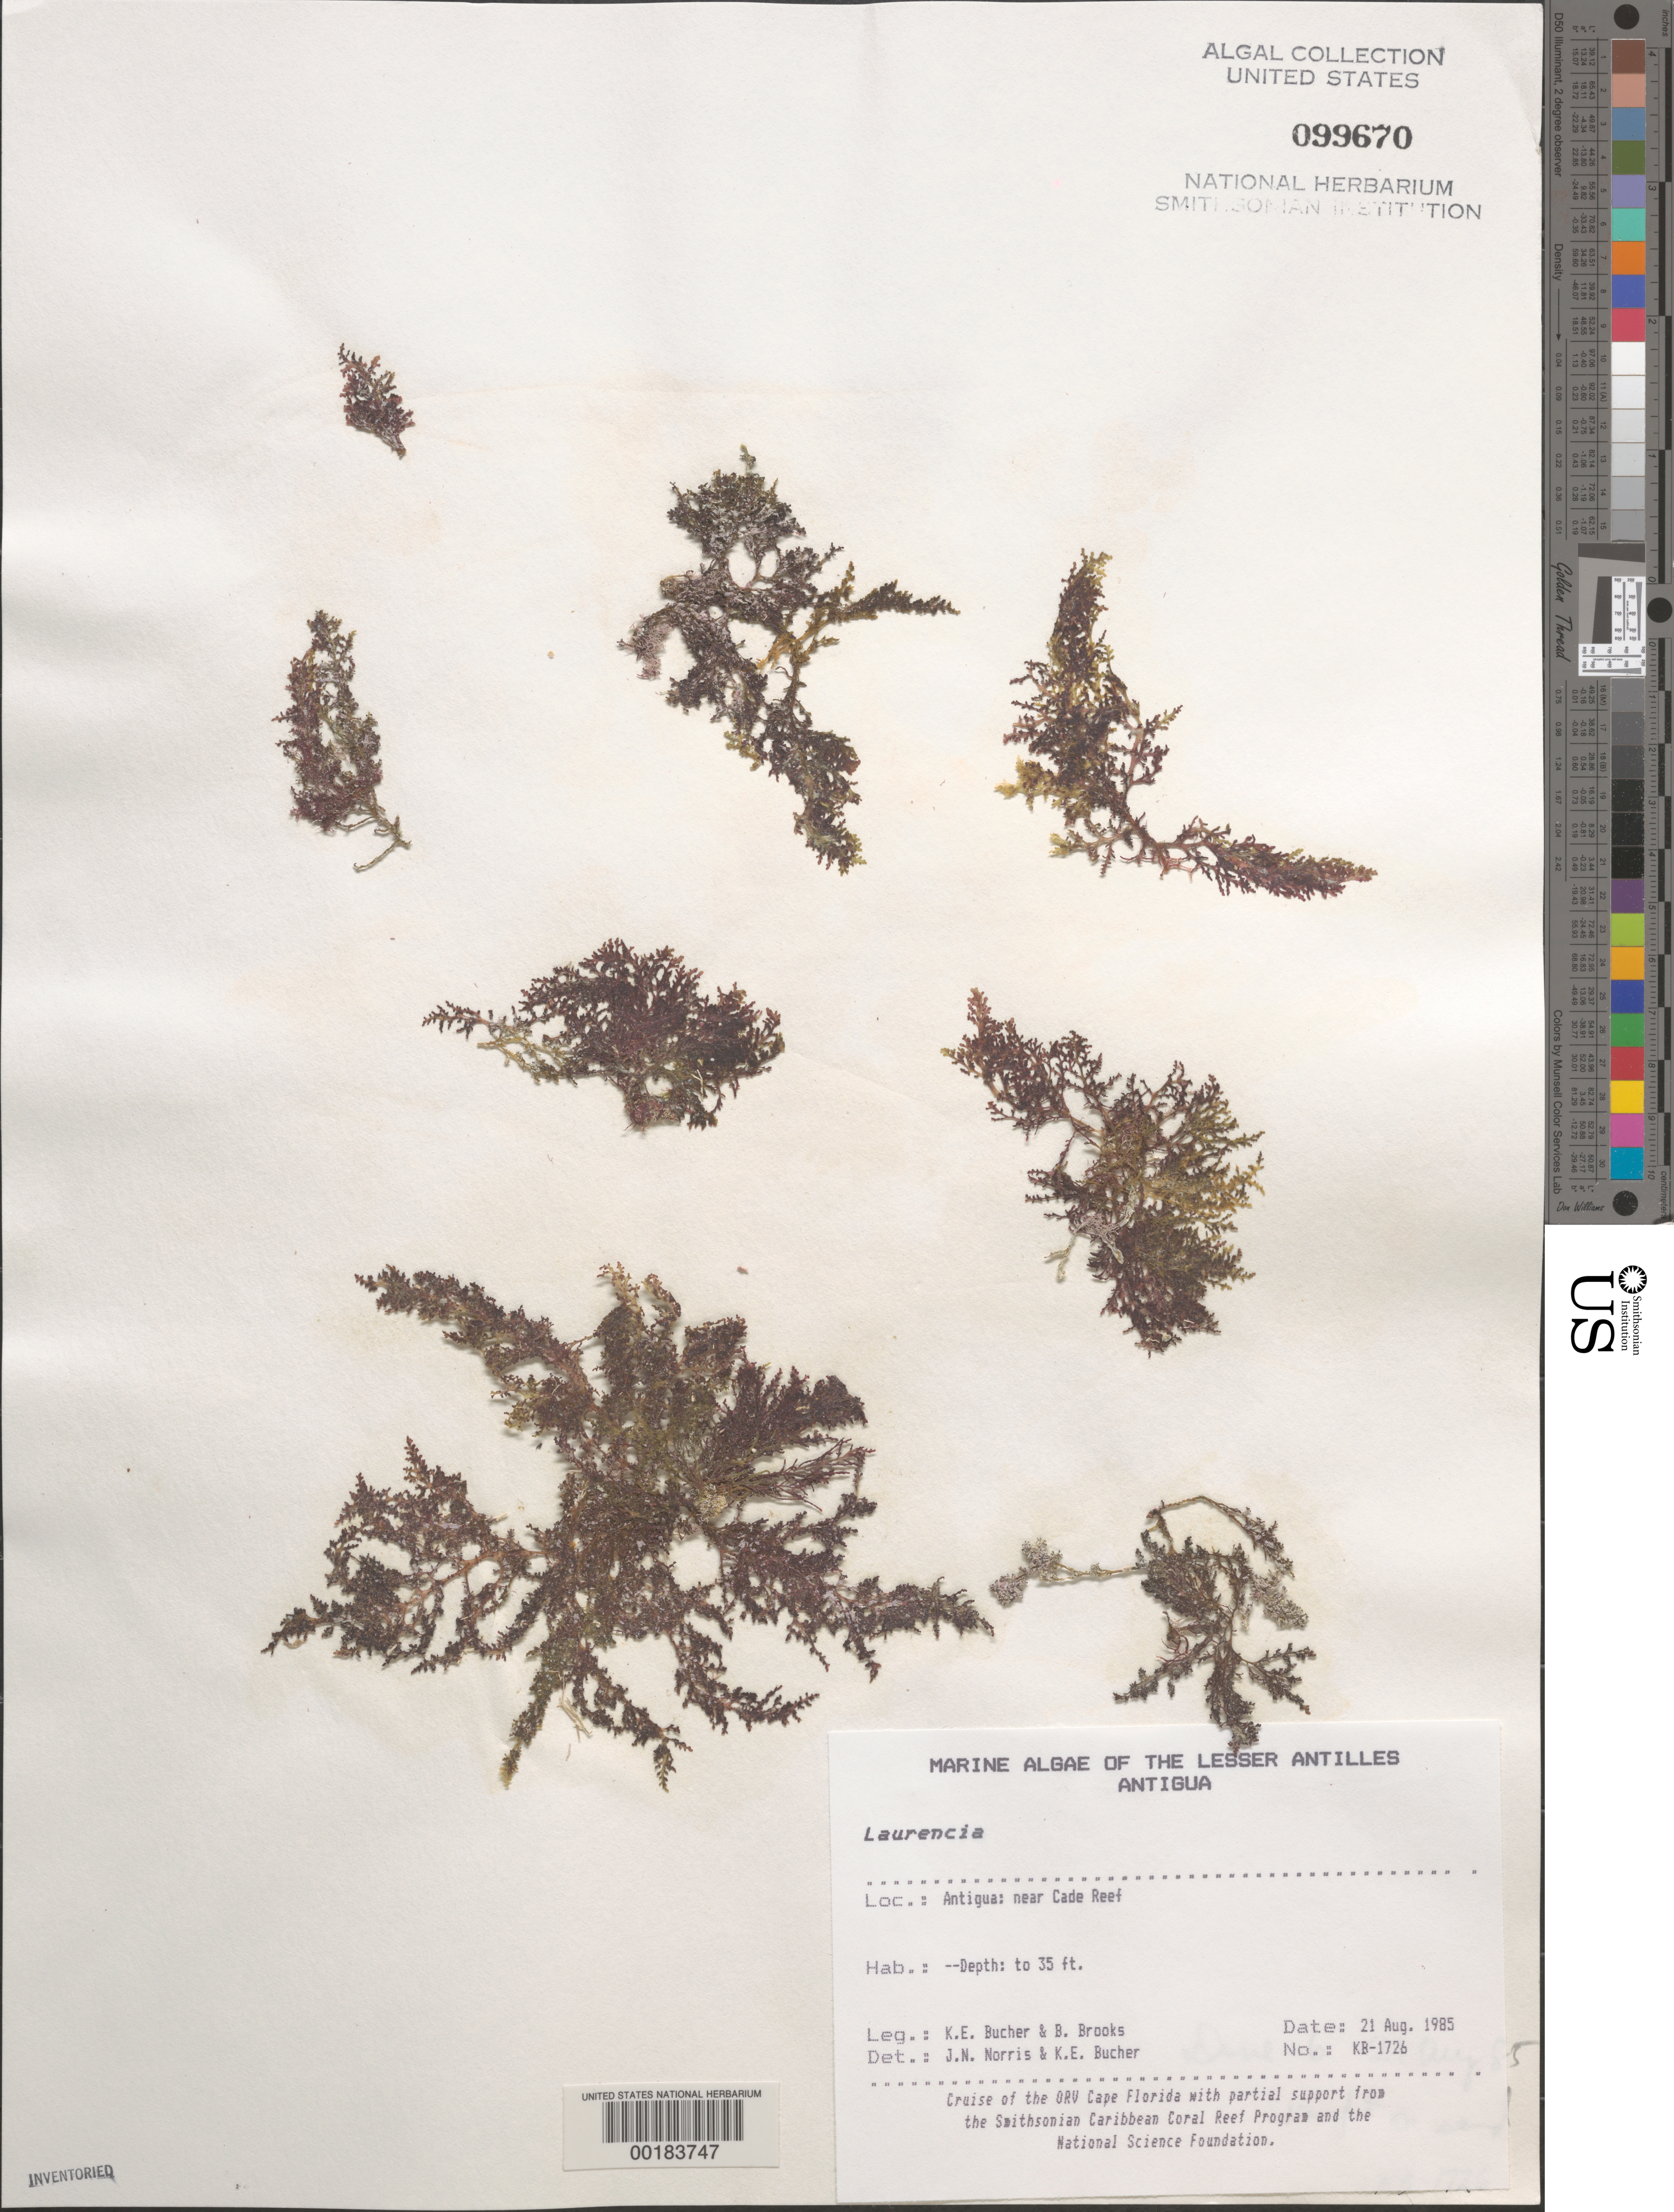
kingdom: Plantae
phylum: Rhodophyta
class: Florideophyceae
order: Ceramiales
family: Rhodomelaceae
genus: Laurencia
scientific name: Laurencia sp.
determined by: Norris, J. N.; Brooks, B. L.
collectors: K. E. Bucher, B. Brooks & W. Fenical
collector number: Kb-1726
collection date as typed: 21 Aug 1985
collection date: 1985-08-21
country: Antigua and Barbuda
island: Antigua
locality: Near Cade Reef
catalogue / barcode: US 99670